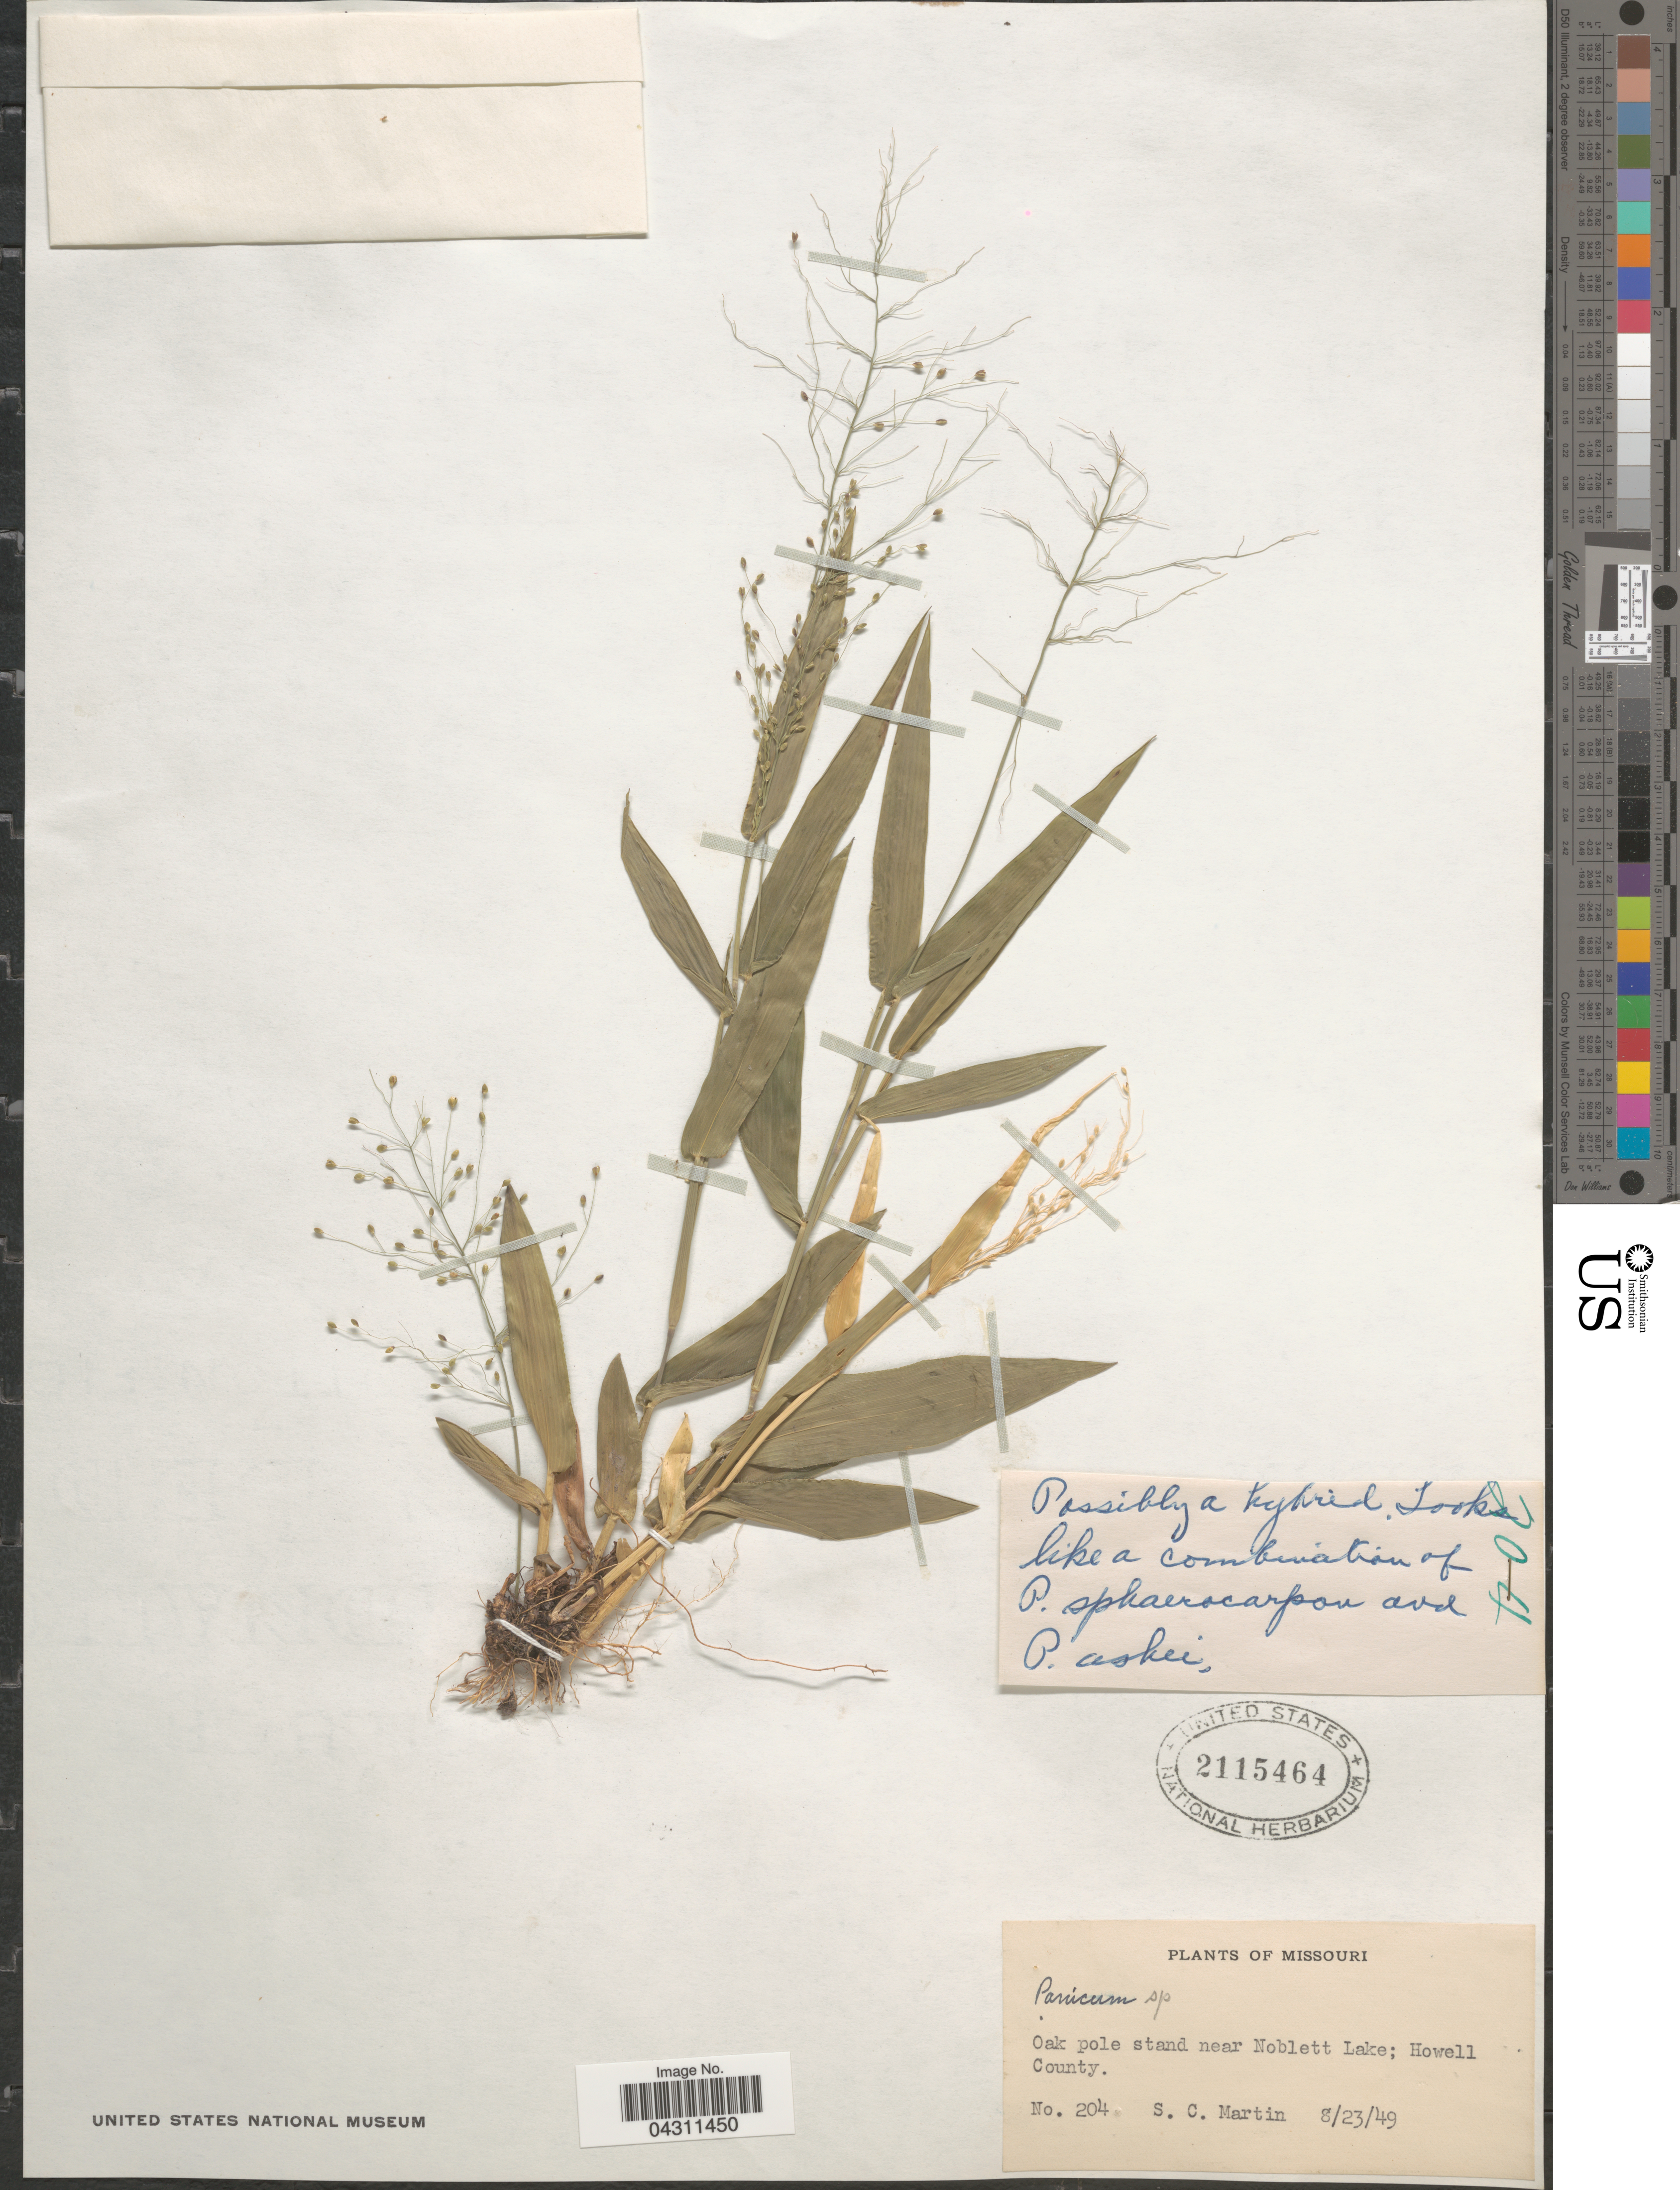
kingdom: Plantae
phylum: Tracheophyta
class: Liliopsida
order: Poales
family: Poaceae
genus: Dichanthelium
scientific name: Dichanthelium sphaerocarpon var. sphaerocarpon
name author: (Elliott) Gould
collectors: S. C. Martin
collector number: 204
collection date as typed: Transcribed d/m/y: 23/8/49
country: United States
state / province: Missouri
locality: Oak pole stand near Noblett Lake; Howell County.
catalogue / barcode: US 2115464